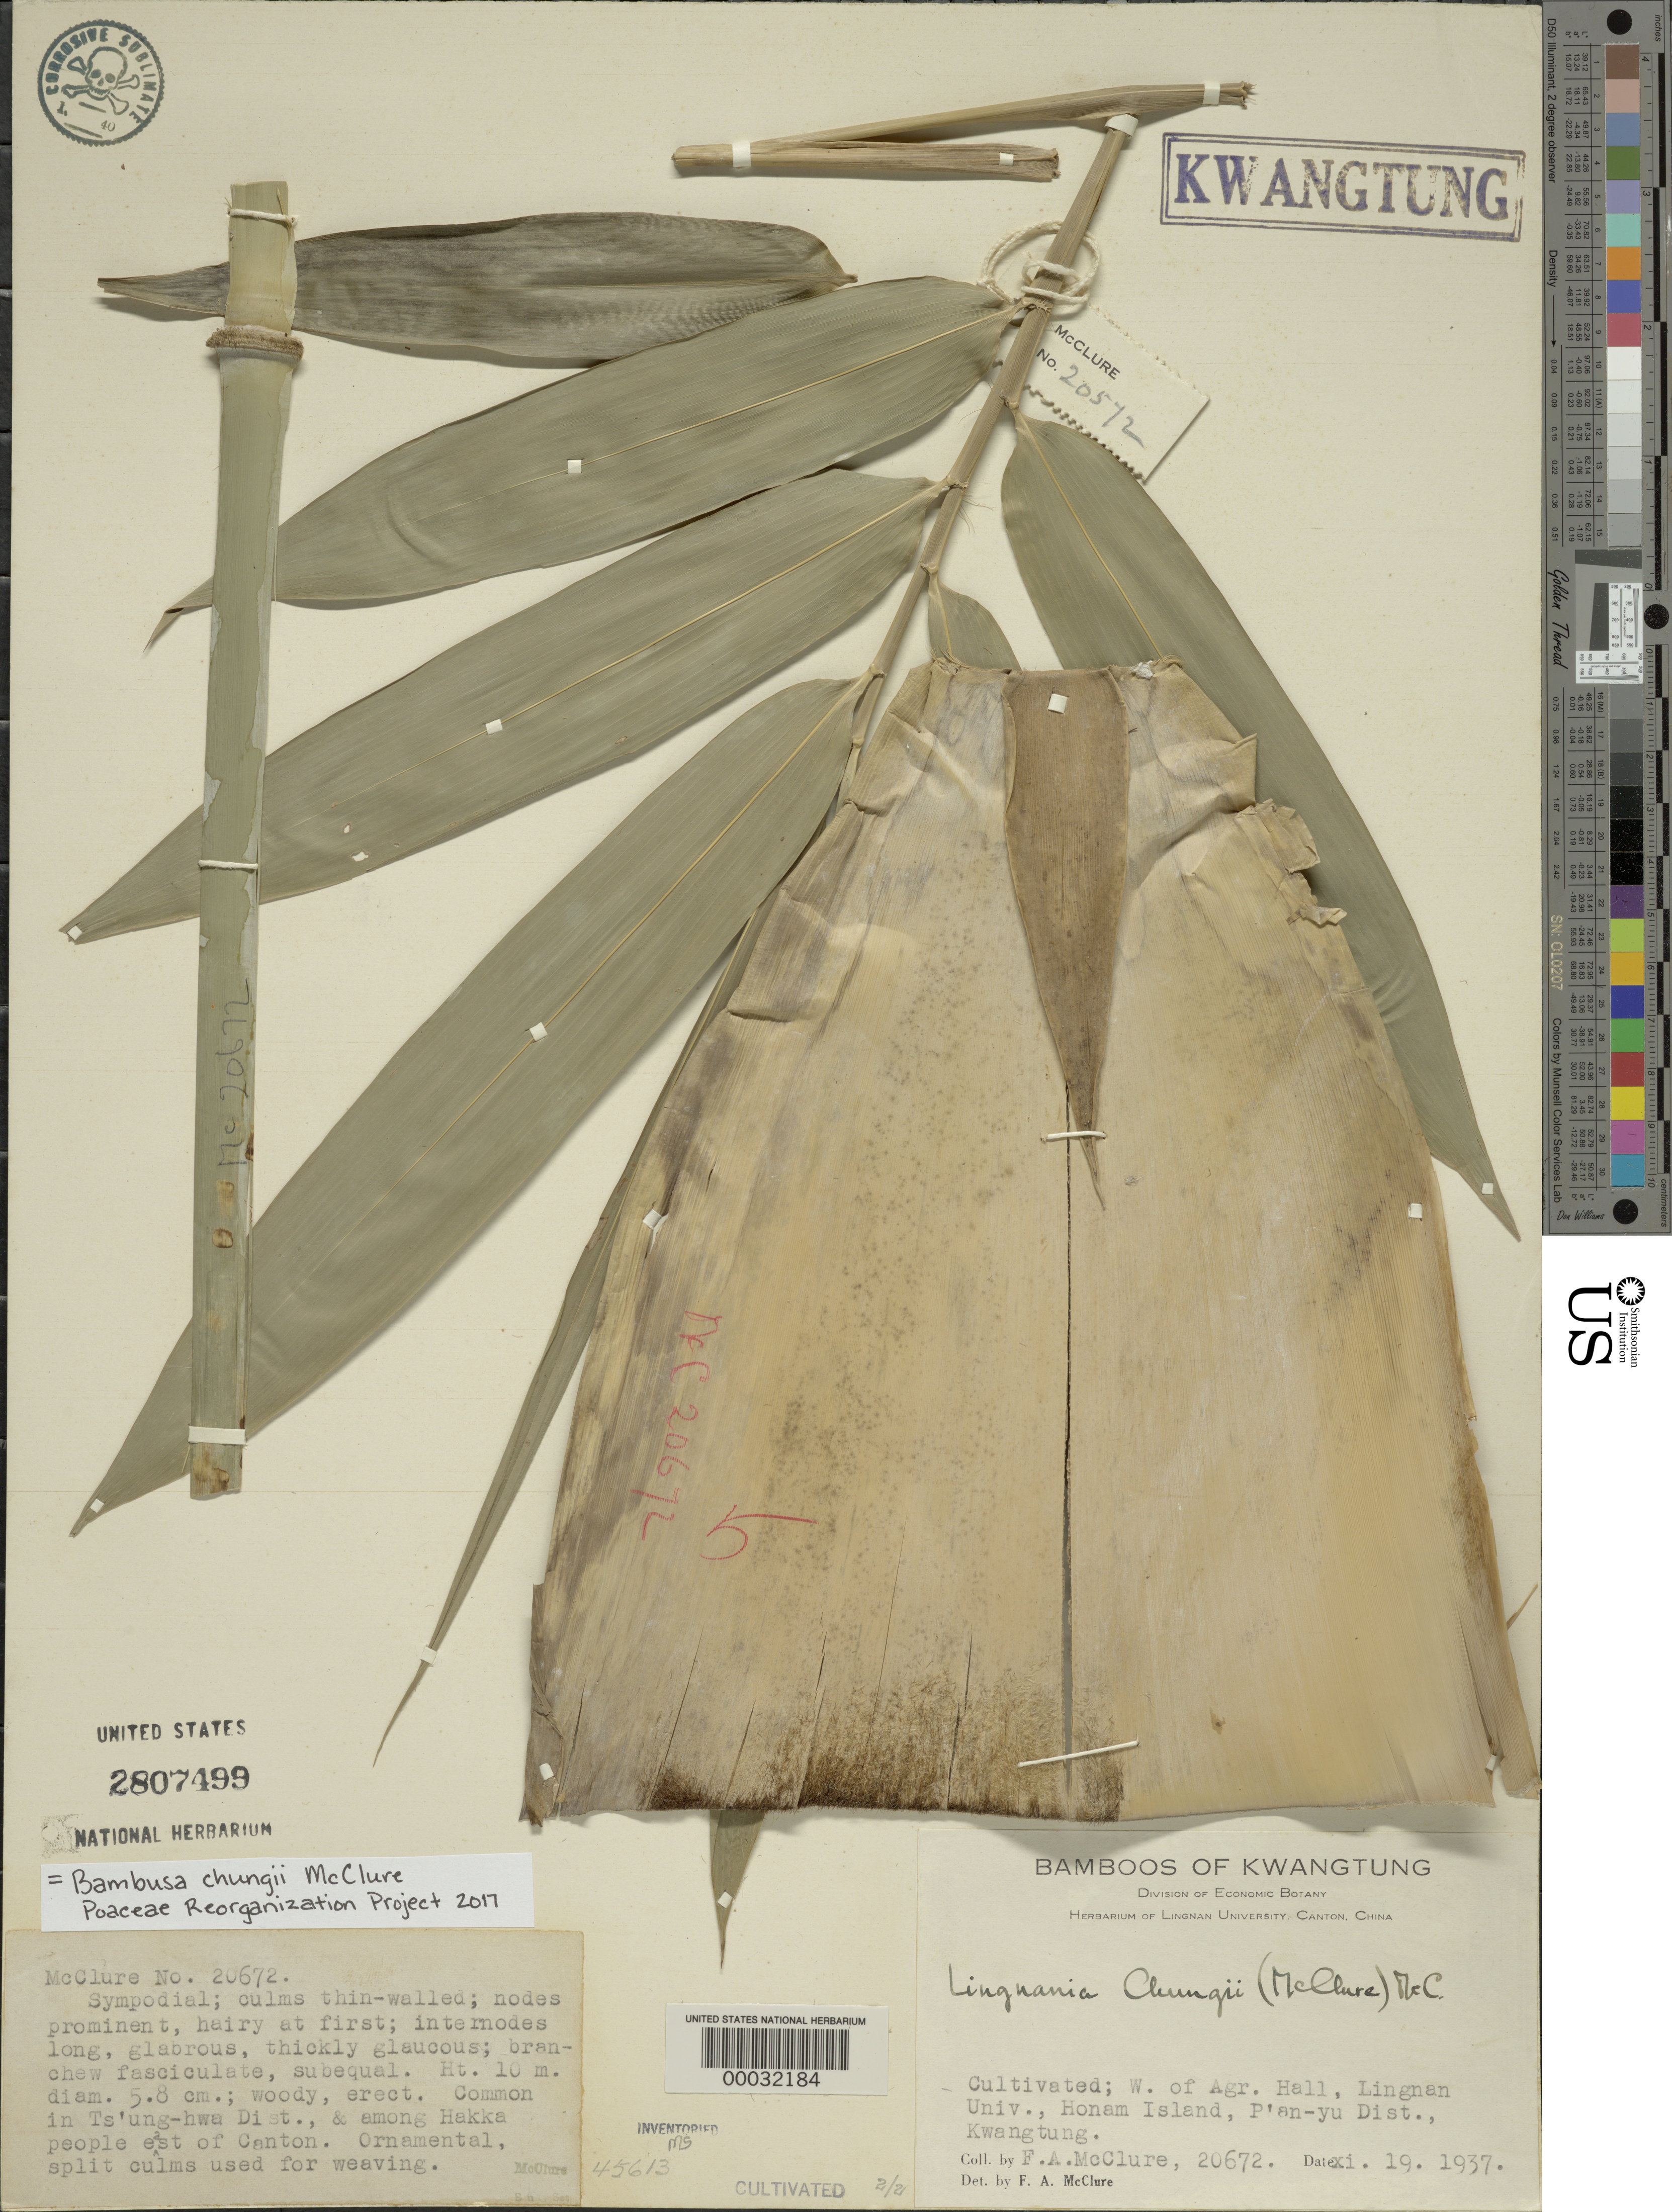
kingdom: Plantae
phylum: Tracheophyta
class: Liliopsida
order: Poales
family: Poaceae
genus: Bambusa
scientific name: Bambusa chungii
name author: McClure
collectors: F. A. McClure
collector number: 20672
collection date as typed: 19 Nov 1937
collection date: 1937-11-19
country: China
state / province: Guangdong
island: Honam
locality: Lingnan university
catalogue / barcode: US 2807499